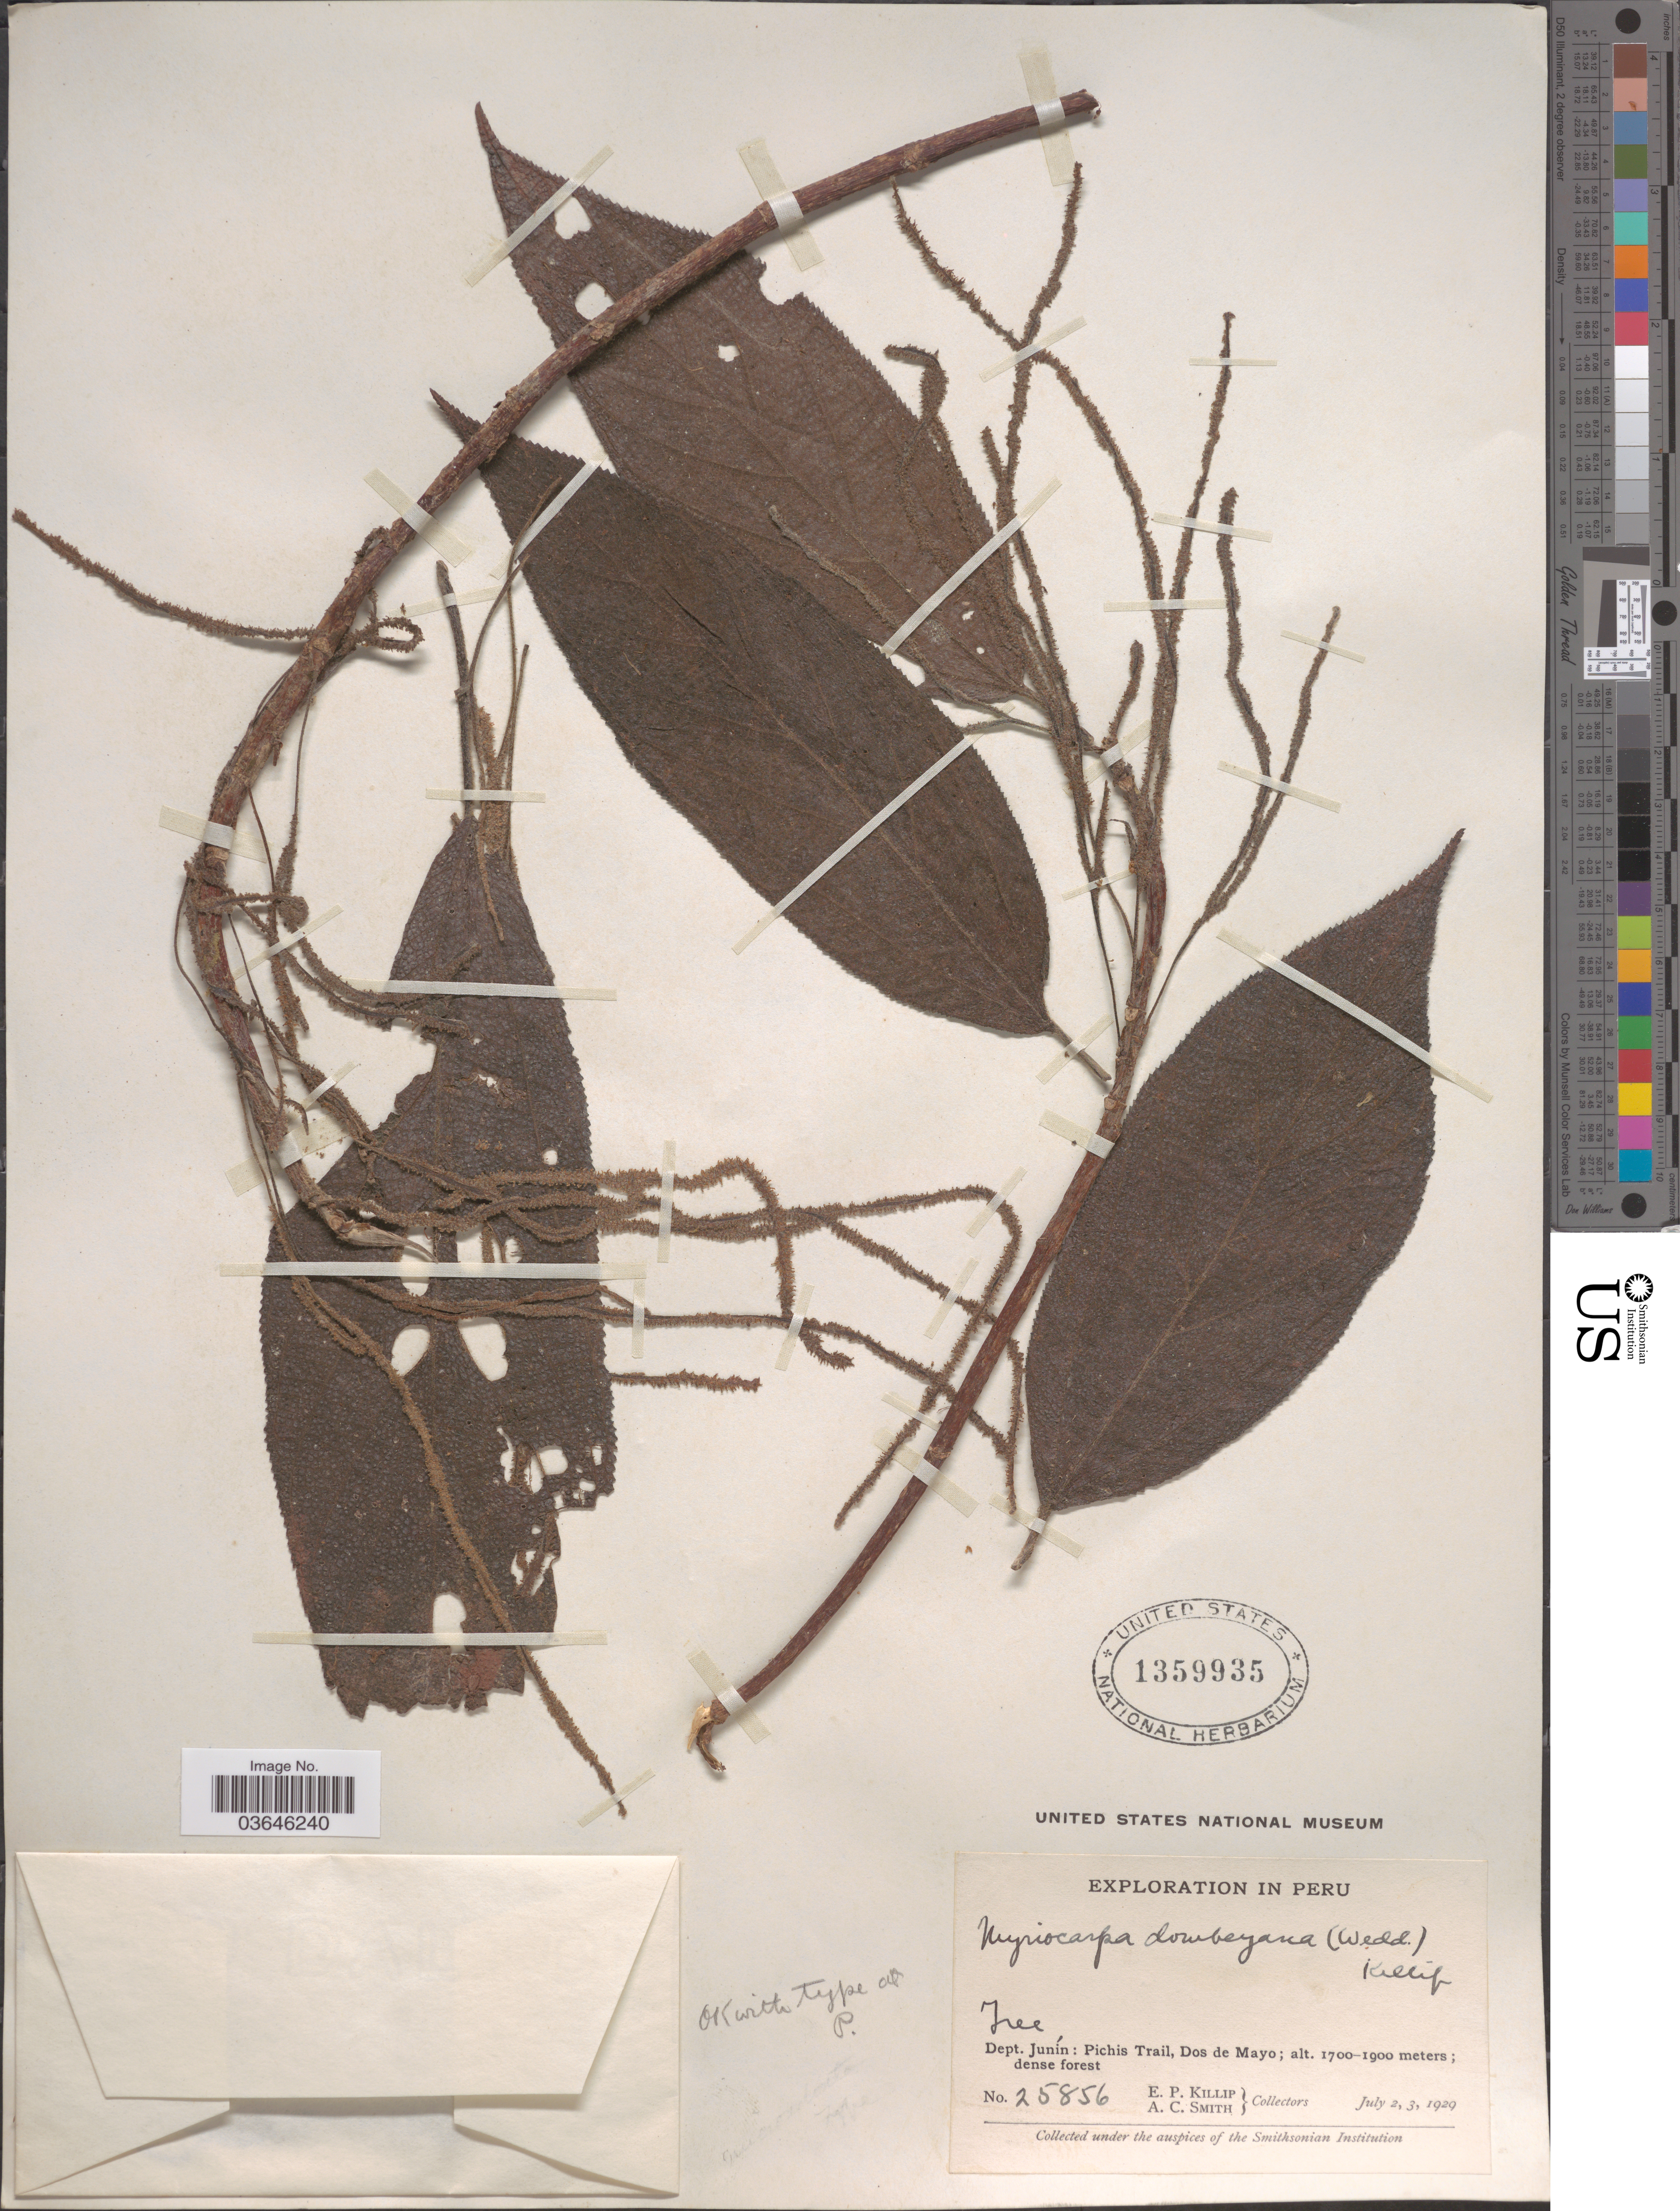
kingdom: Plantae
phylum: Tracheophyta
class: Magnoliopsida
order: Rosales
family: Urticaceae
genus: Myriocarpa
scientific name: Myriocarpa stipitata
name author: Benth.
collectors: E. P. Killip & A. C. Smith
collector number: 25856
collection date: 1929-07-02/1929-07-03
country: Peru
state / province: Junín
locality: Dept. Junín: Pichis Trail, Dos de mayo.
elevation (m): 1700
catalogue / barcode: US 1359935